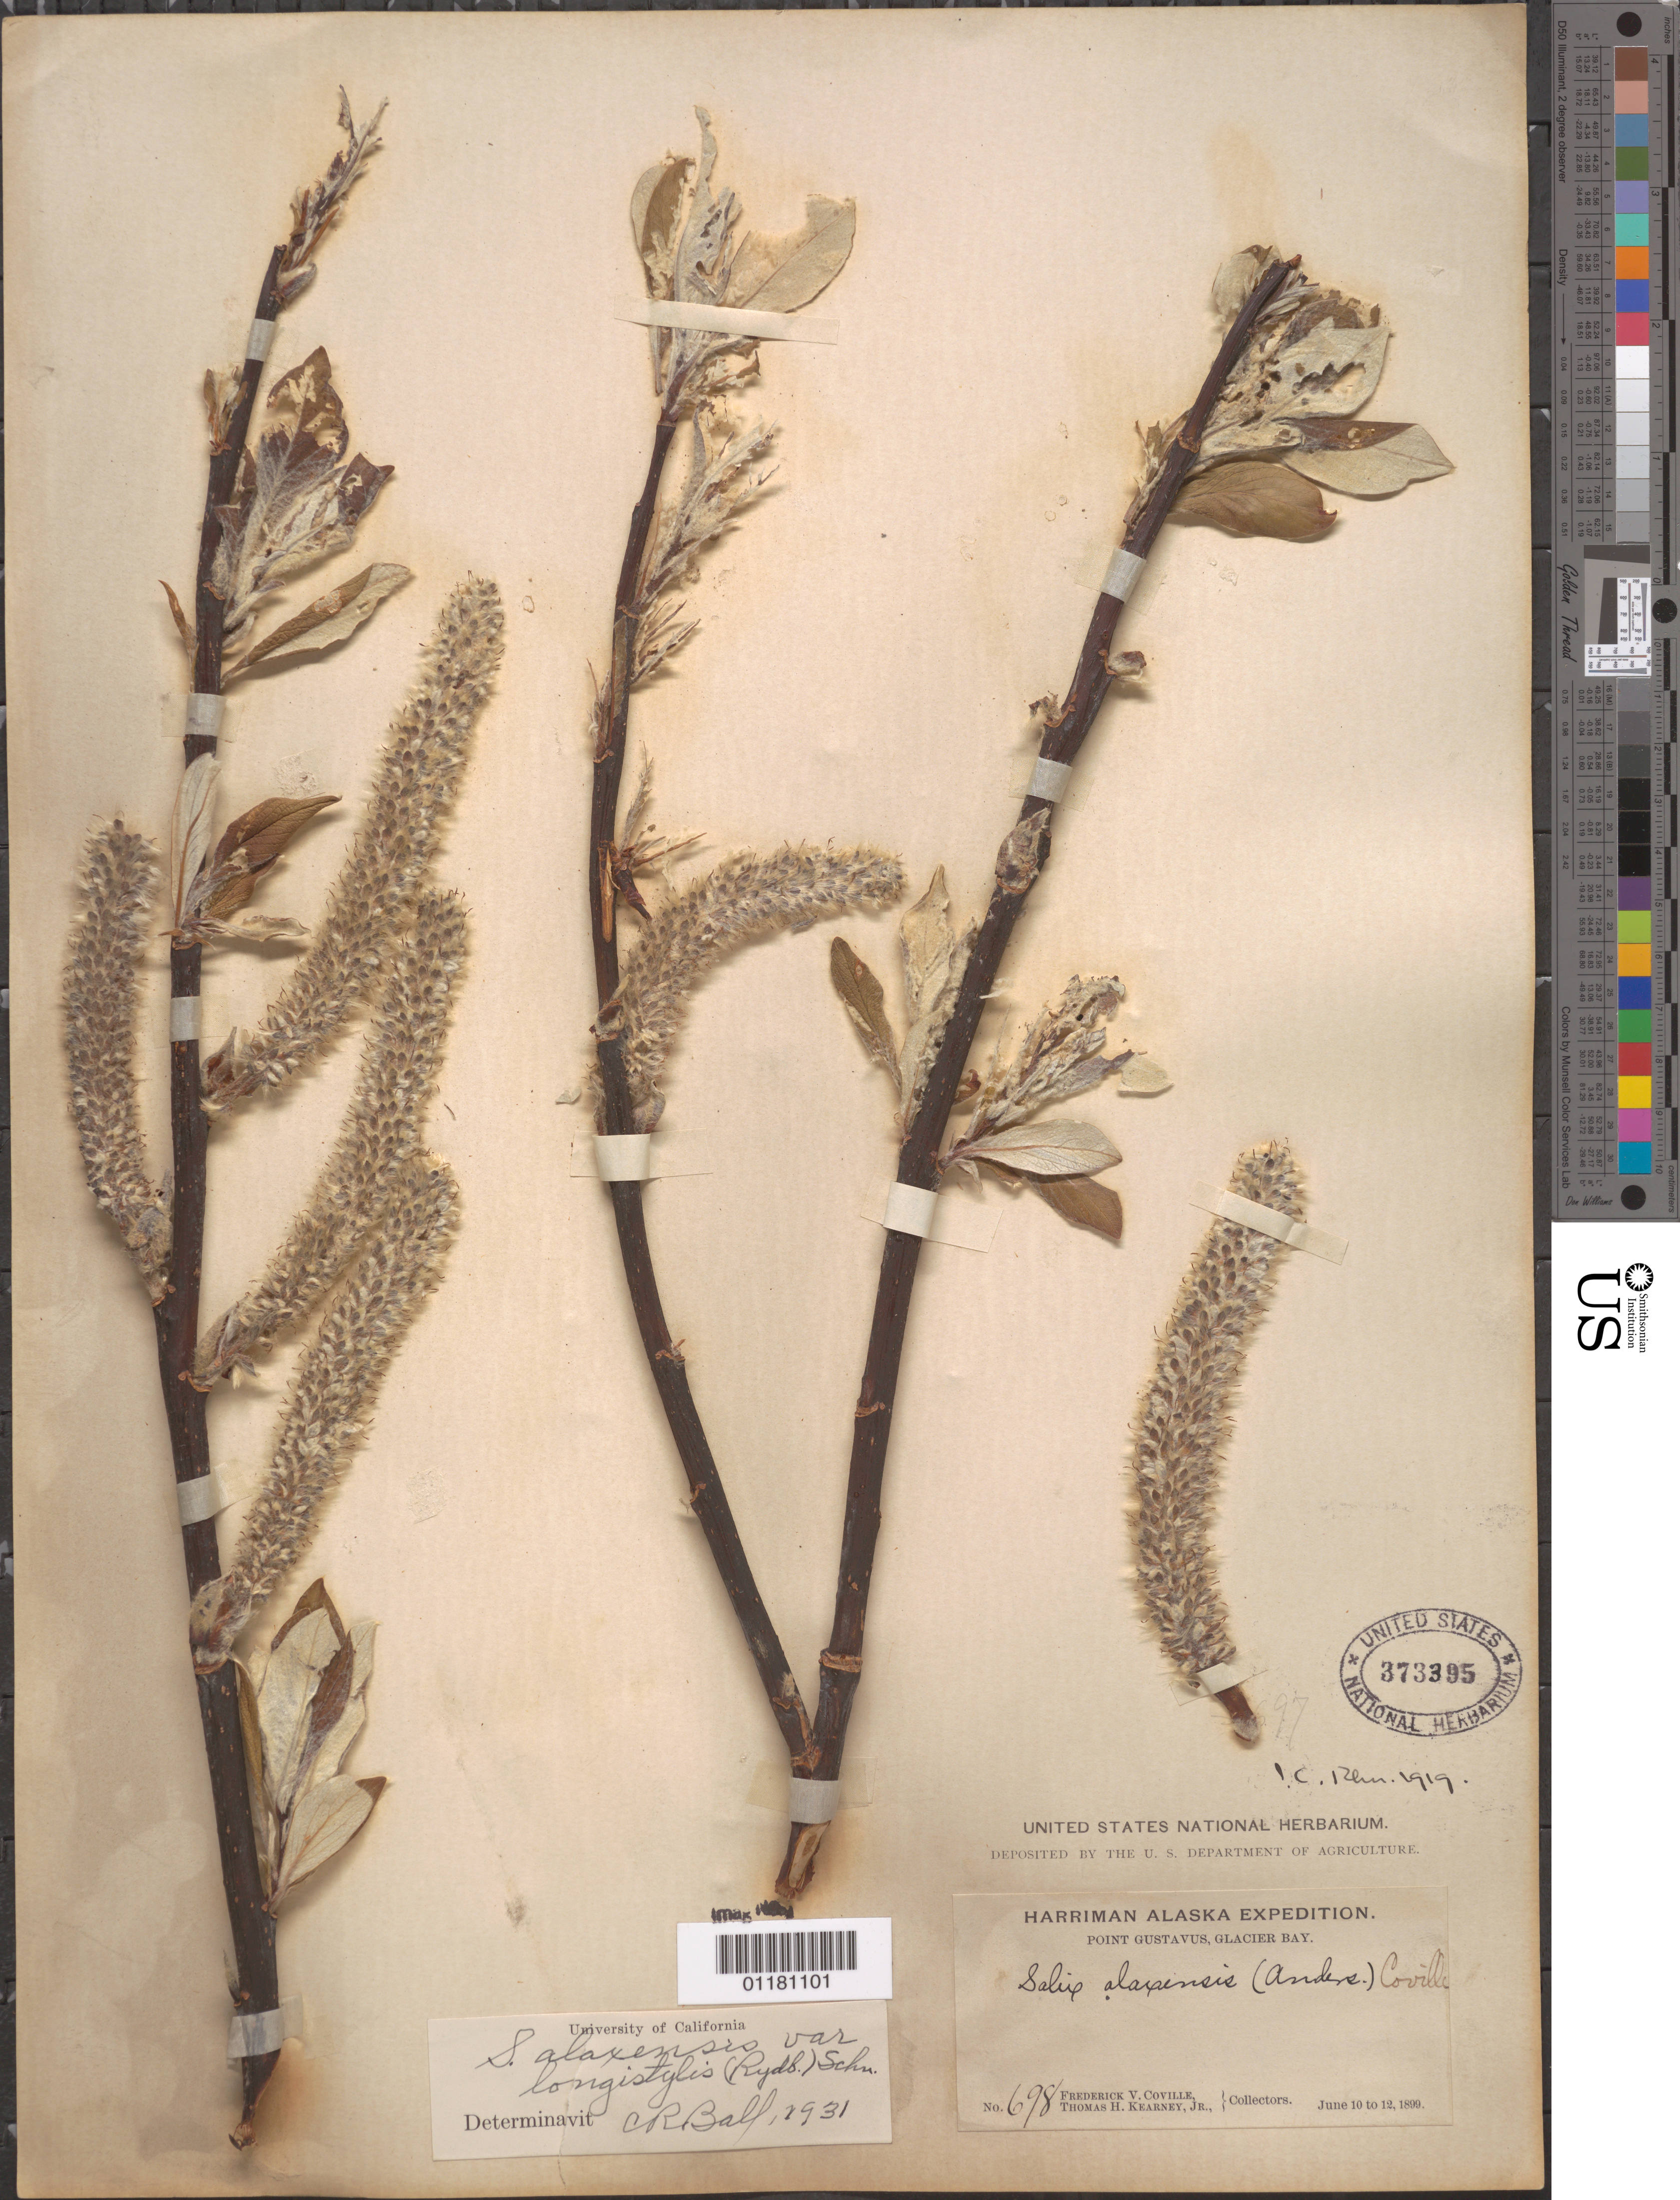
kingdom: Plantae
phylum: Tracheophyta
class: Magnoliopsida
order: Malpighiales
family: Salicaceae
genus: Salix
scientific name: Salix alaxensis var. longistylis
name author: (Rydb.) C.K. Schneid.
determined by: Ball, C. R.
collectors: F. V. Coville & T. H. Kearney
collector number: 698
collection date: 1899-06-10/1899-06-12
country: United States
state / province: Alaska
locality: Point Gustavus, Glacier Bay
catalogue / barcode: US 373395